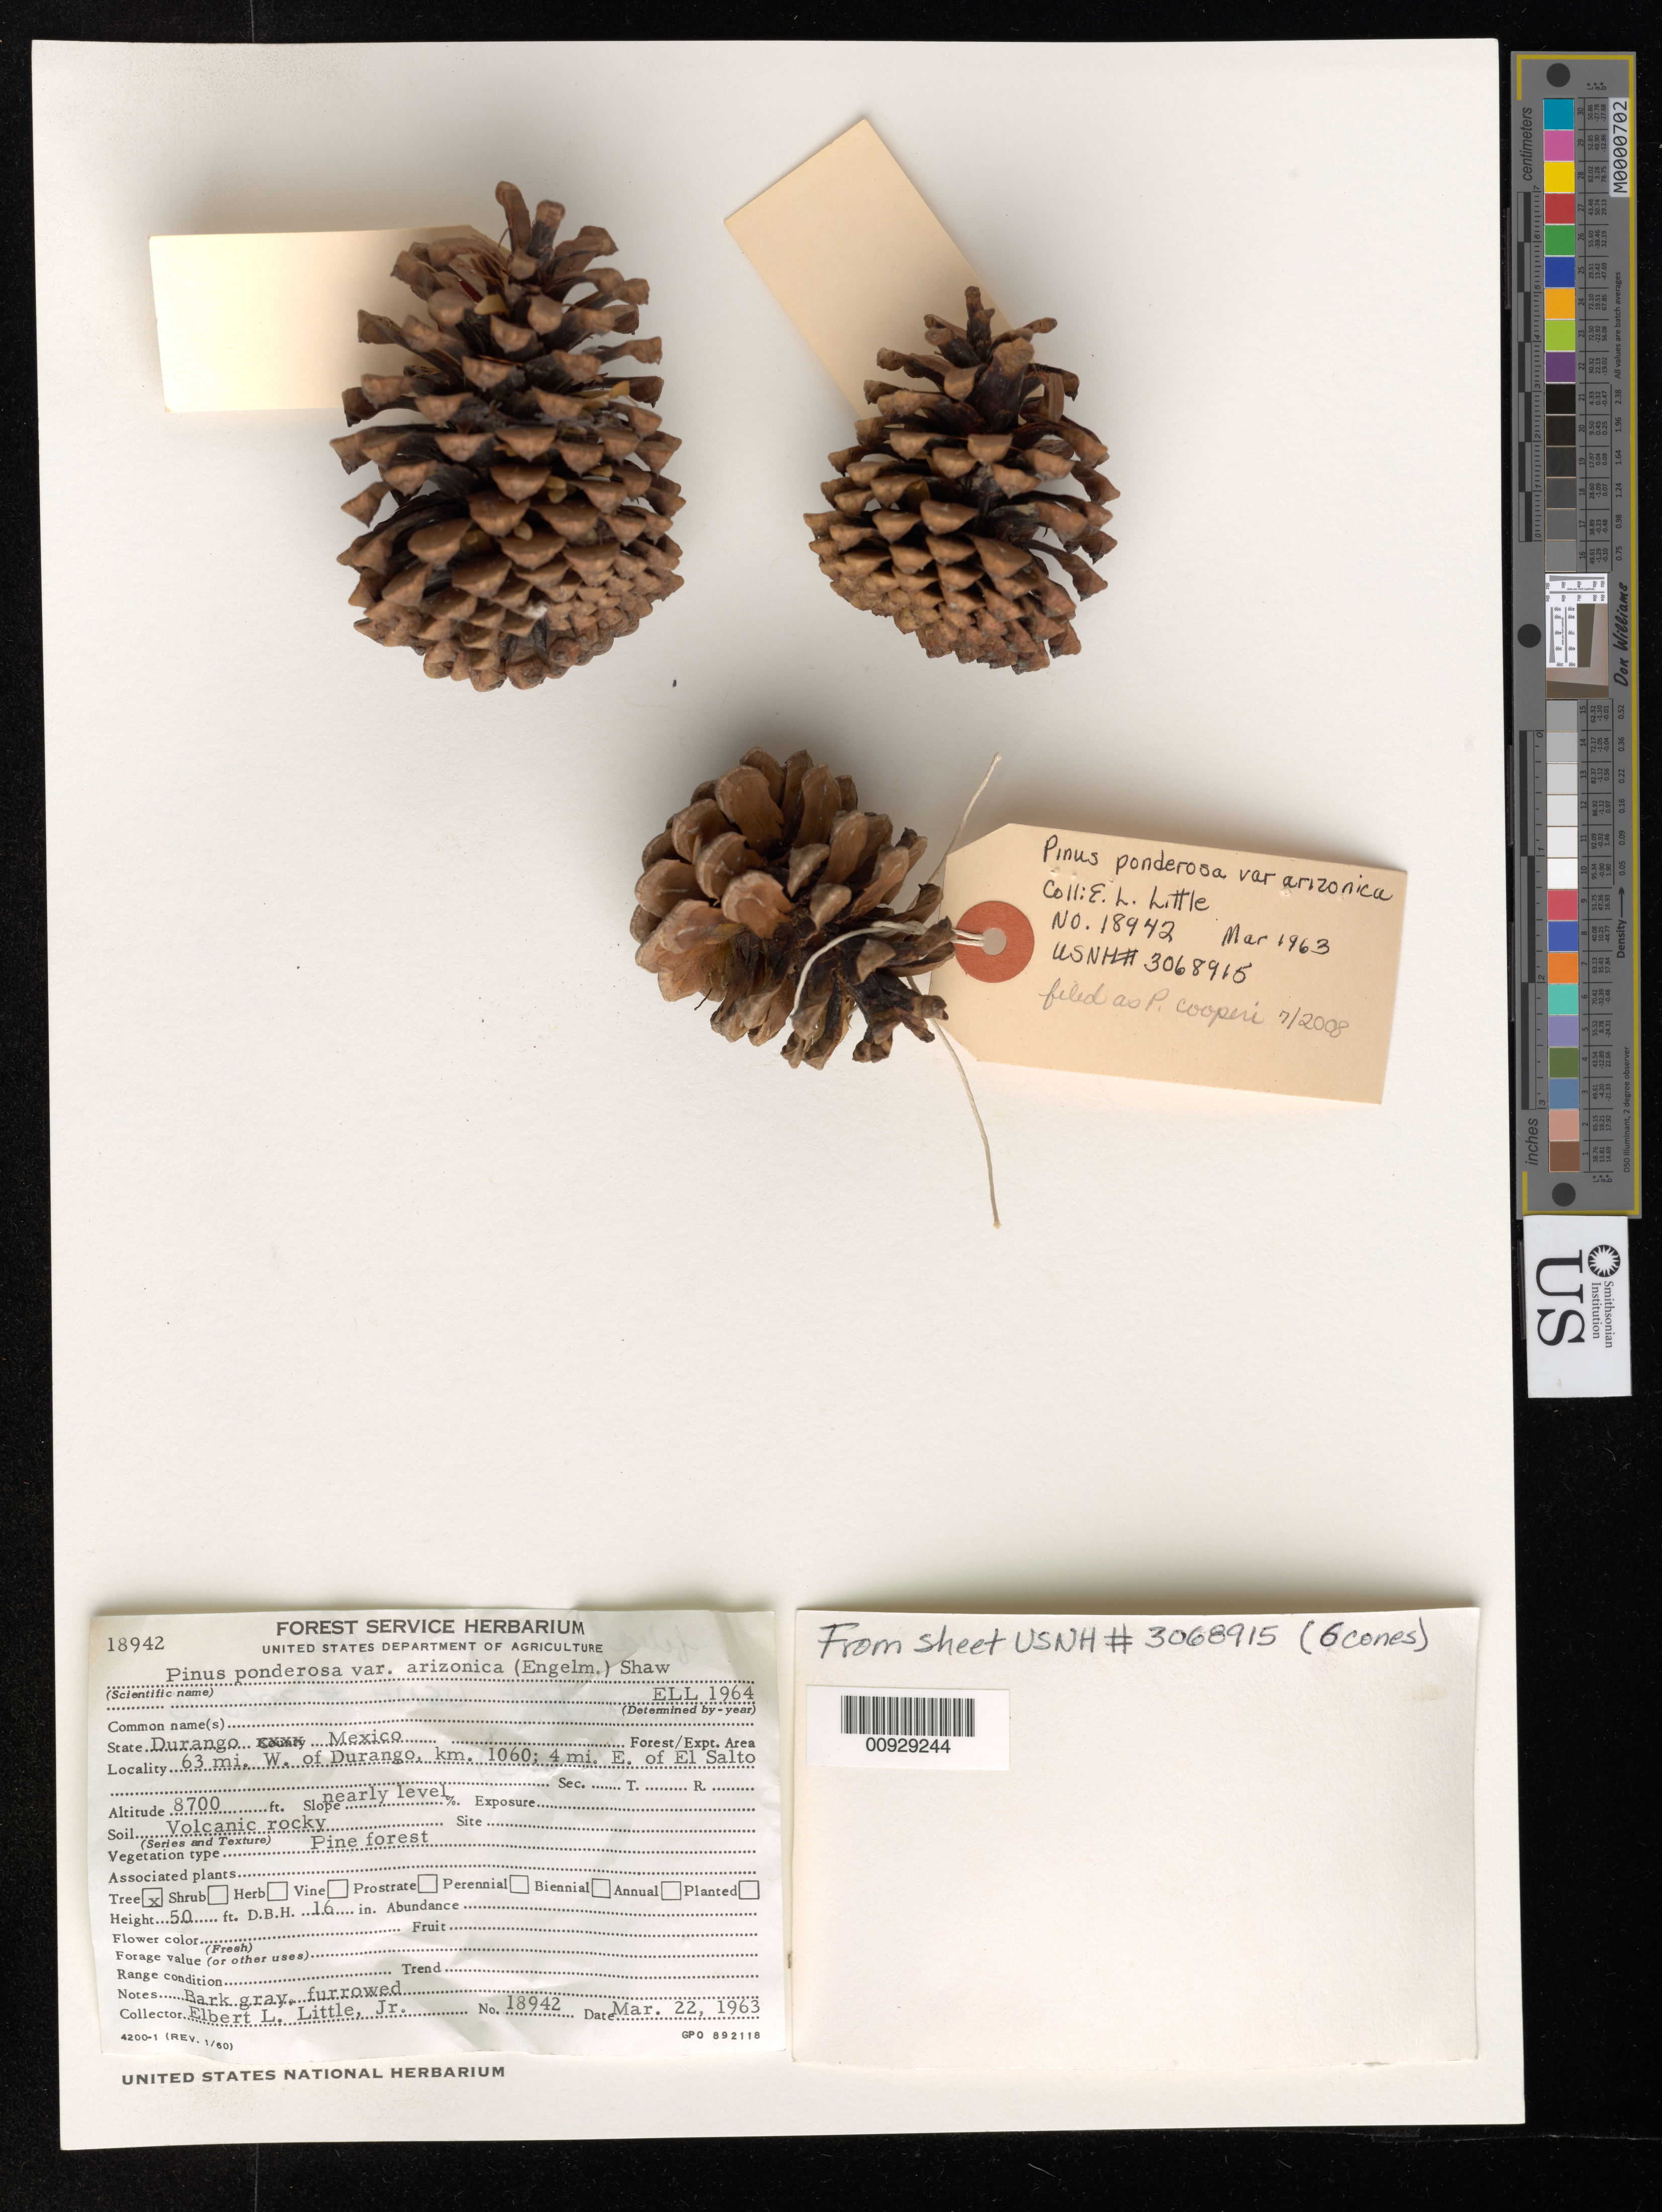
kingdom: Plantae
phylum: Tracheophyta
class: Pinopsida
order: Pinales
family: Pinaceae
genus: Pinus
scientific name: Pinus cooperi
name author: C.E. Blanco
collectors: E. L. Little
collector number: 18942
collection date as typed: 22 Mar 1963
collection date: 1963-03-22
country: Mexico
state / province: Durango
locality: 63 mi. W of Durango; km. 1060; 4 mi. E of El Salto.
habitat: Pine forest, slope nearly level. Soil volcanic rocky.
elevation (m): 2652